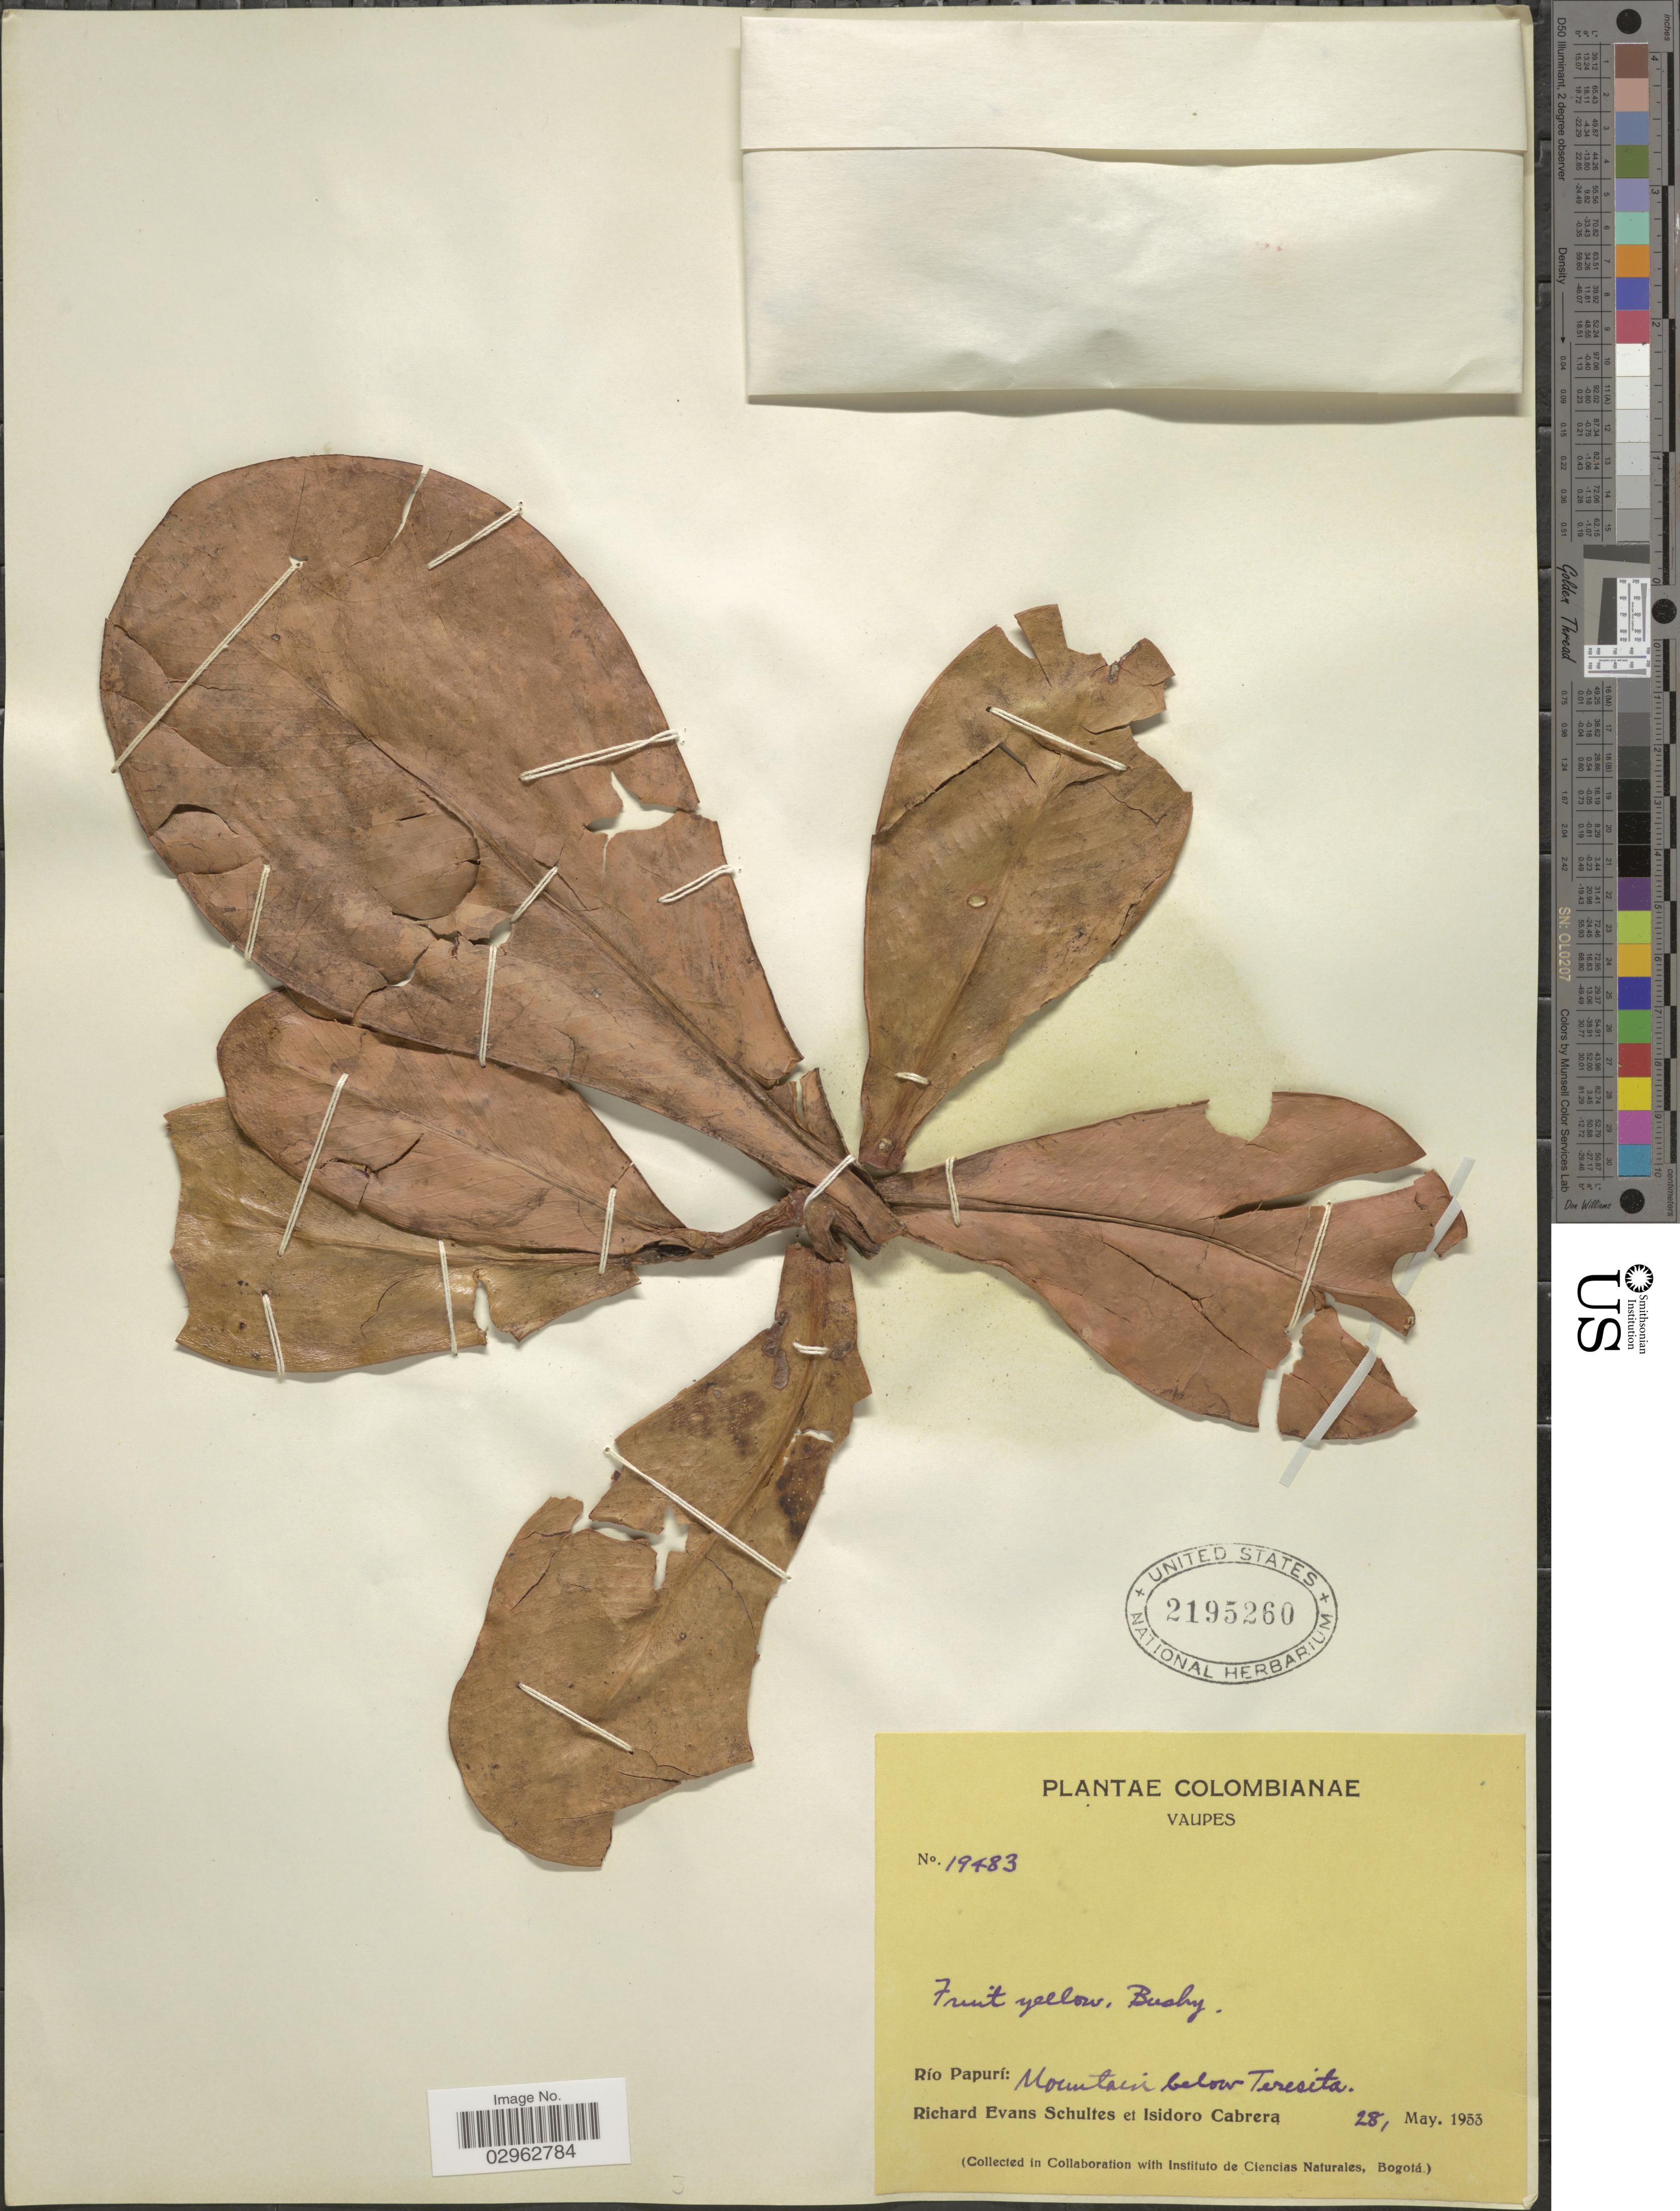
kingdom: Plantae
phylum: Tracheophyta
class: Magnoliopsida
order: Malpighiales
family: Clusiaceae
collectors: R. E. Schultes & I. Cabrera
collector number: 19483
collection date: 1953-05-28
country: Colombia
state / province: Vaupés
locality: Río Papurí: Mountain below Teresita.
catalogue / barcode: US 2195260